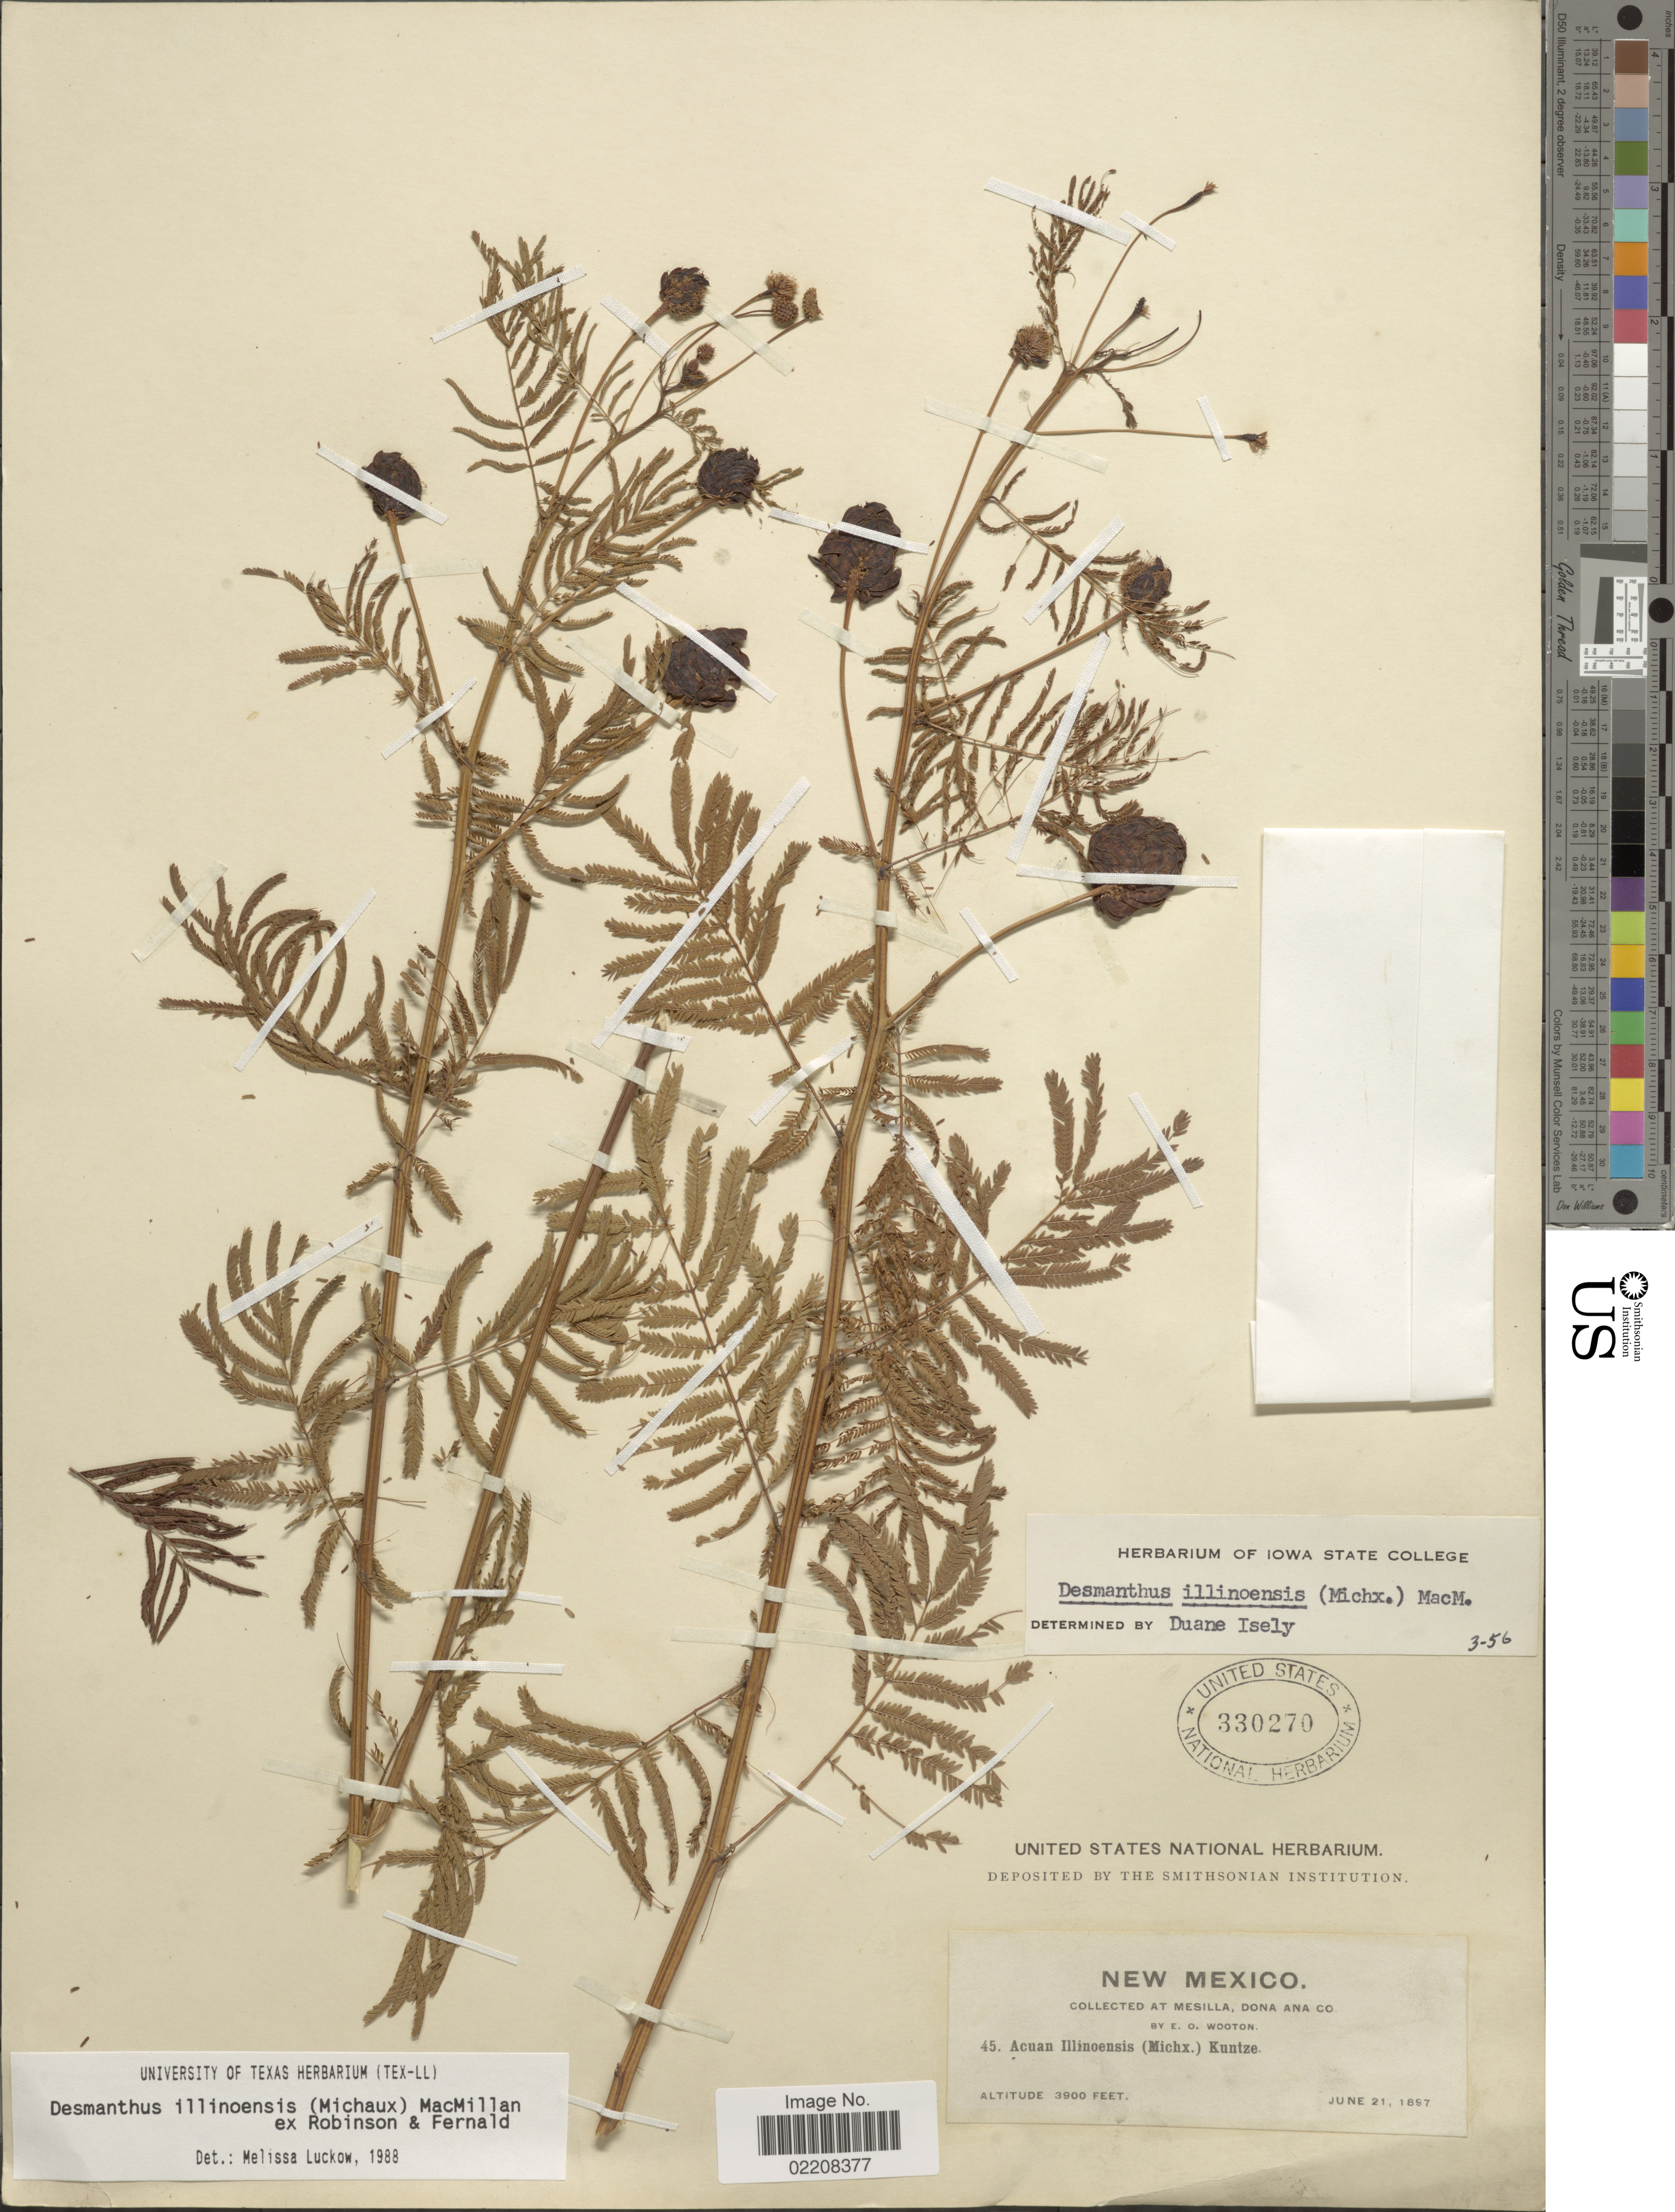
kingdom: Plantae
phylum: Tracheophyta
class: Magnoliopsida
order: Fabales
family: Fabaceae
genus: Desmanthus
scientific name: Desmanthus illinoensis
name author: (Michx.) MacMill.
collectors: E. O. Wooton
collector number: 45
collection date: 1897-06-21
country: United States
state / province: New Mexico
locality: At Mesilla, Dona Ana Co.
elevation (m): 1189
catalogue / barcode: US 330270